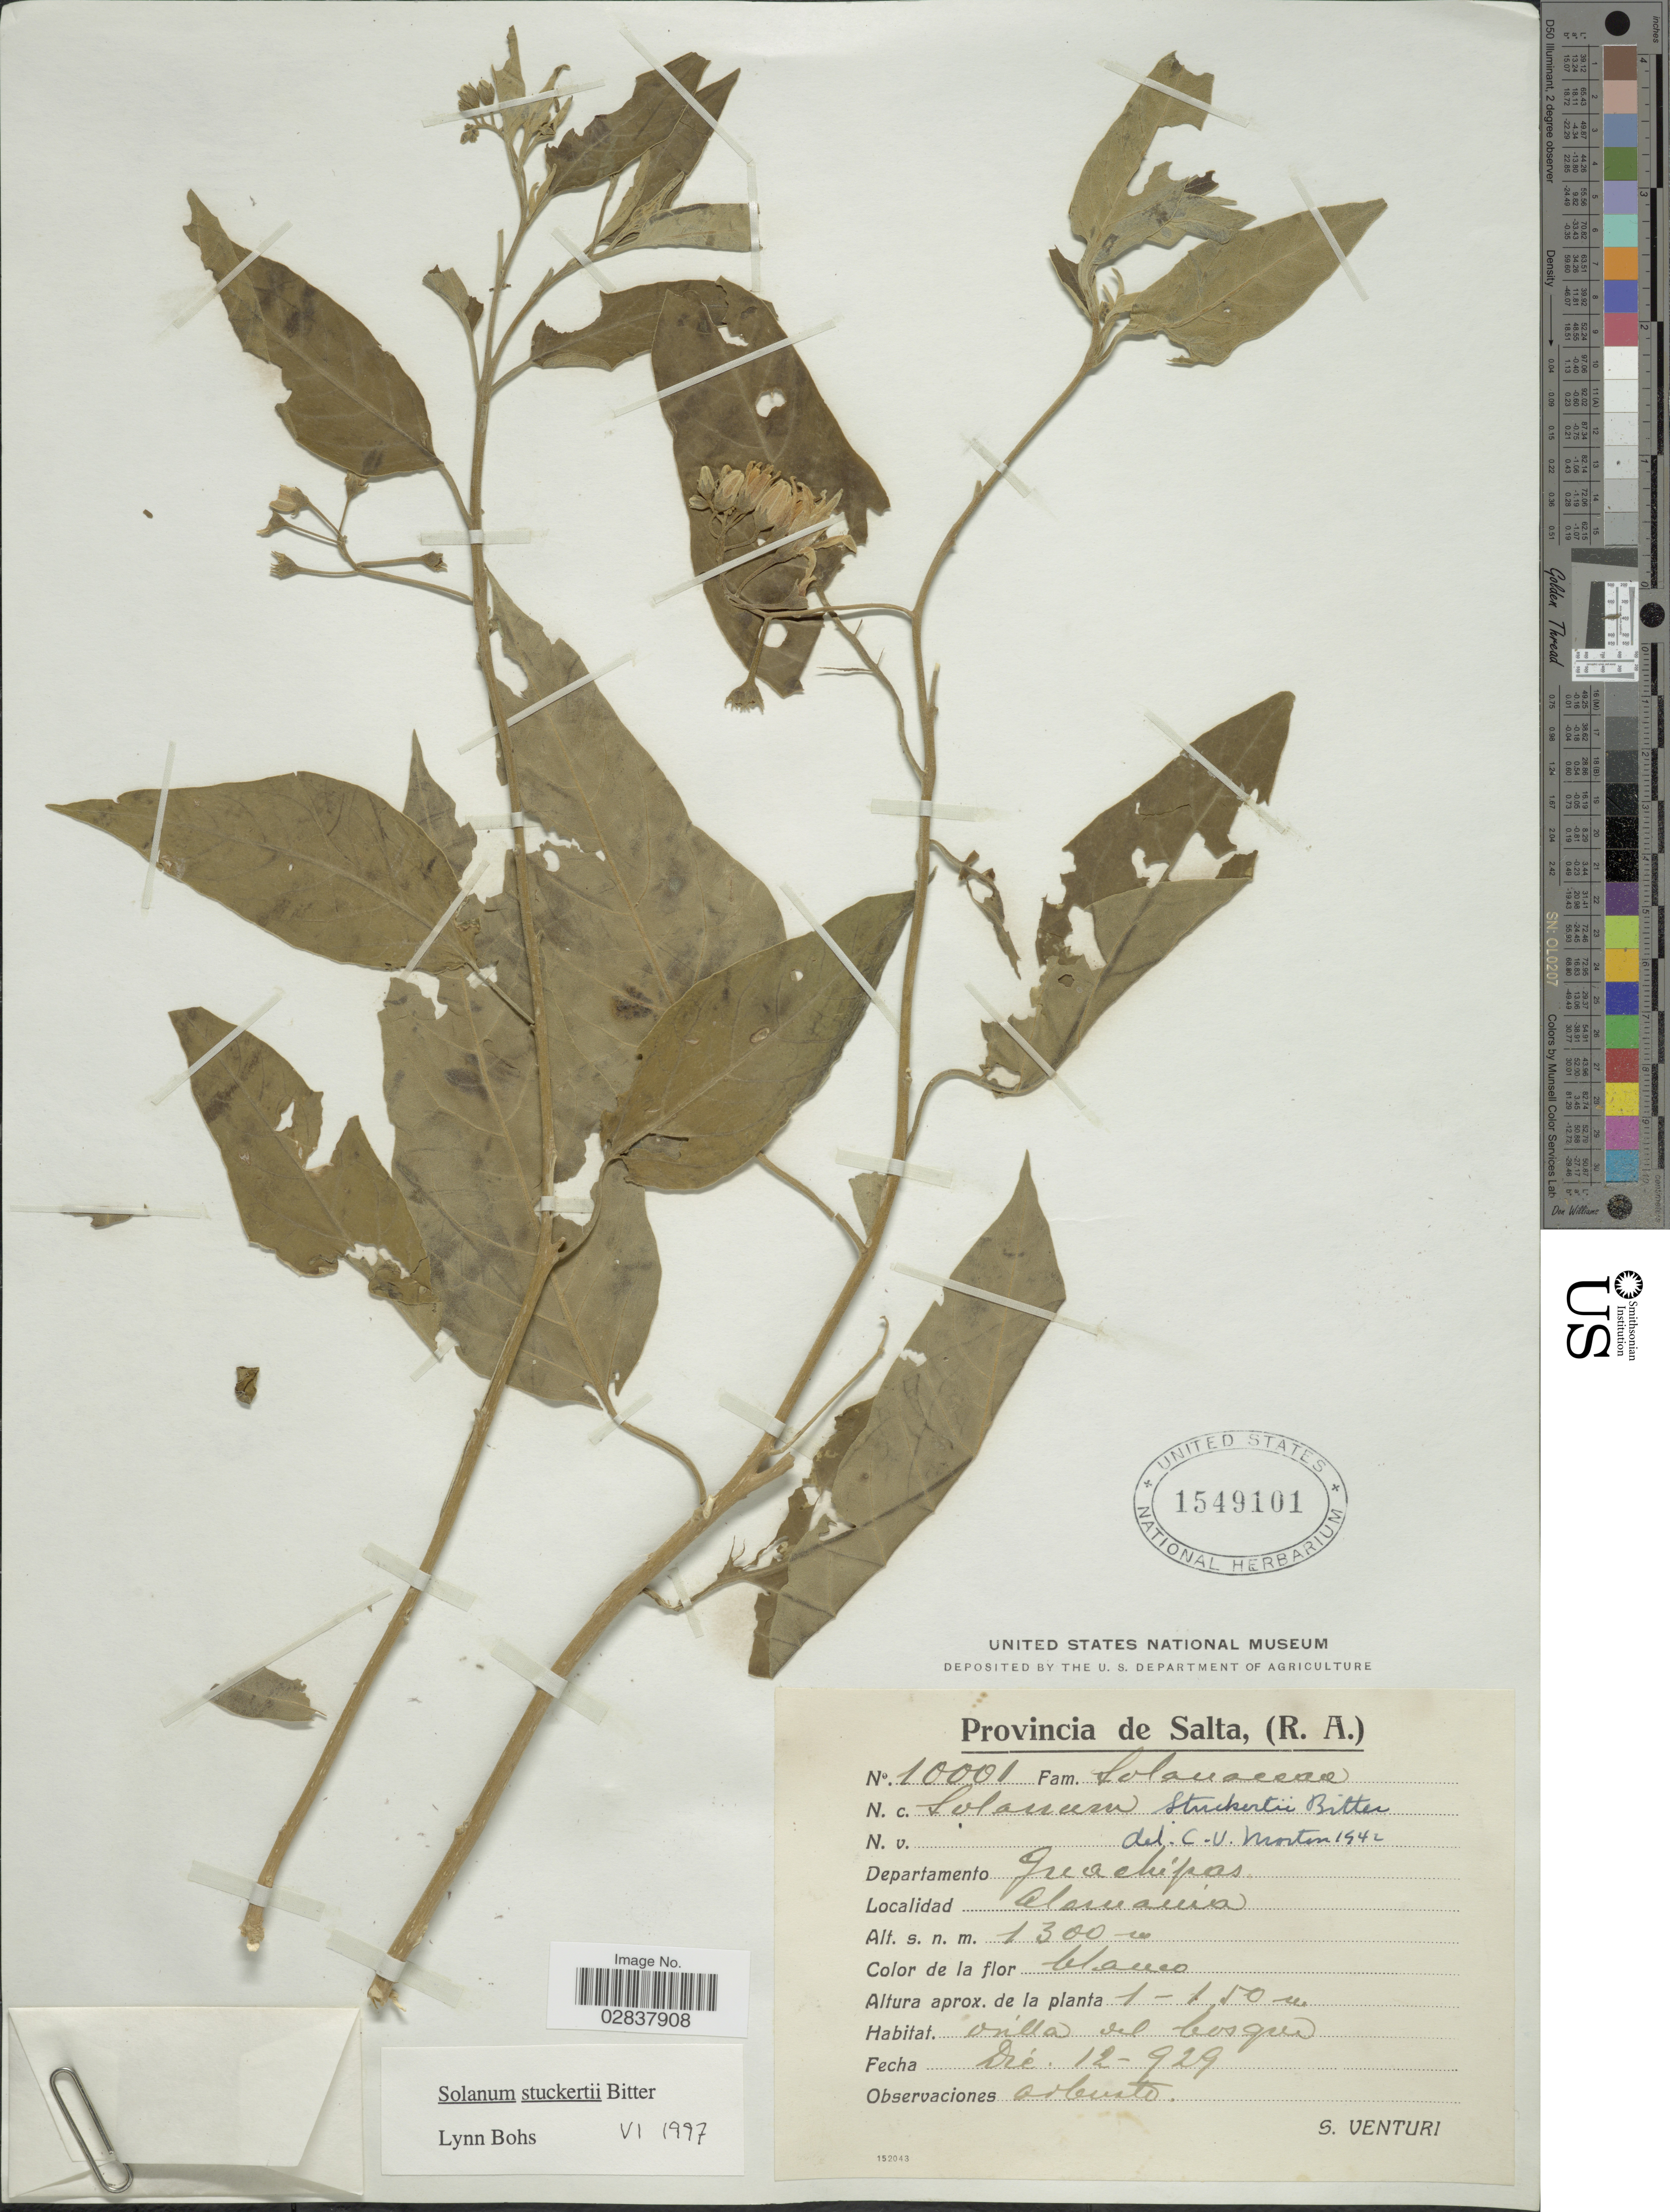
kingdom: Plantae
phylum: Tracheophyta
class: Magnoliopsida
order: Solanales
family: Solanaceae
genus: Solanum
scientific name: Solanum stuckertii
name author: Bitter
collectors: S. Venturi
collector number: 10001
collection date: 1929-12-12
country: Argentina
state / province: Salta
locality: (R.A.) Departamento Guachipas, Alemania.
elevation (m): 1300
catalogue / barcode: US 1549101